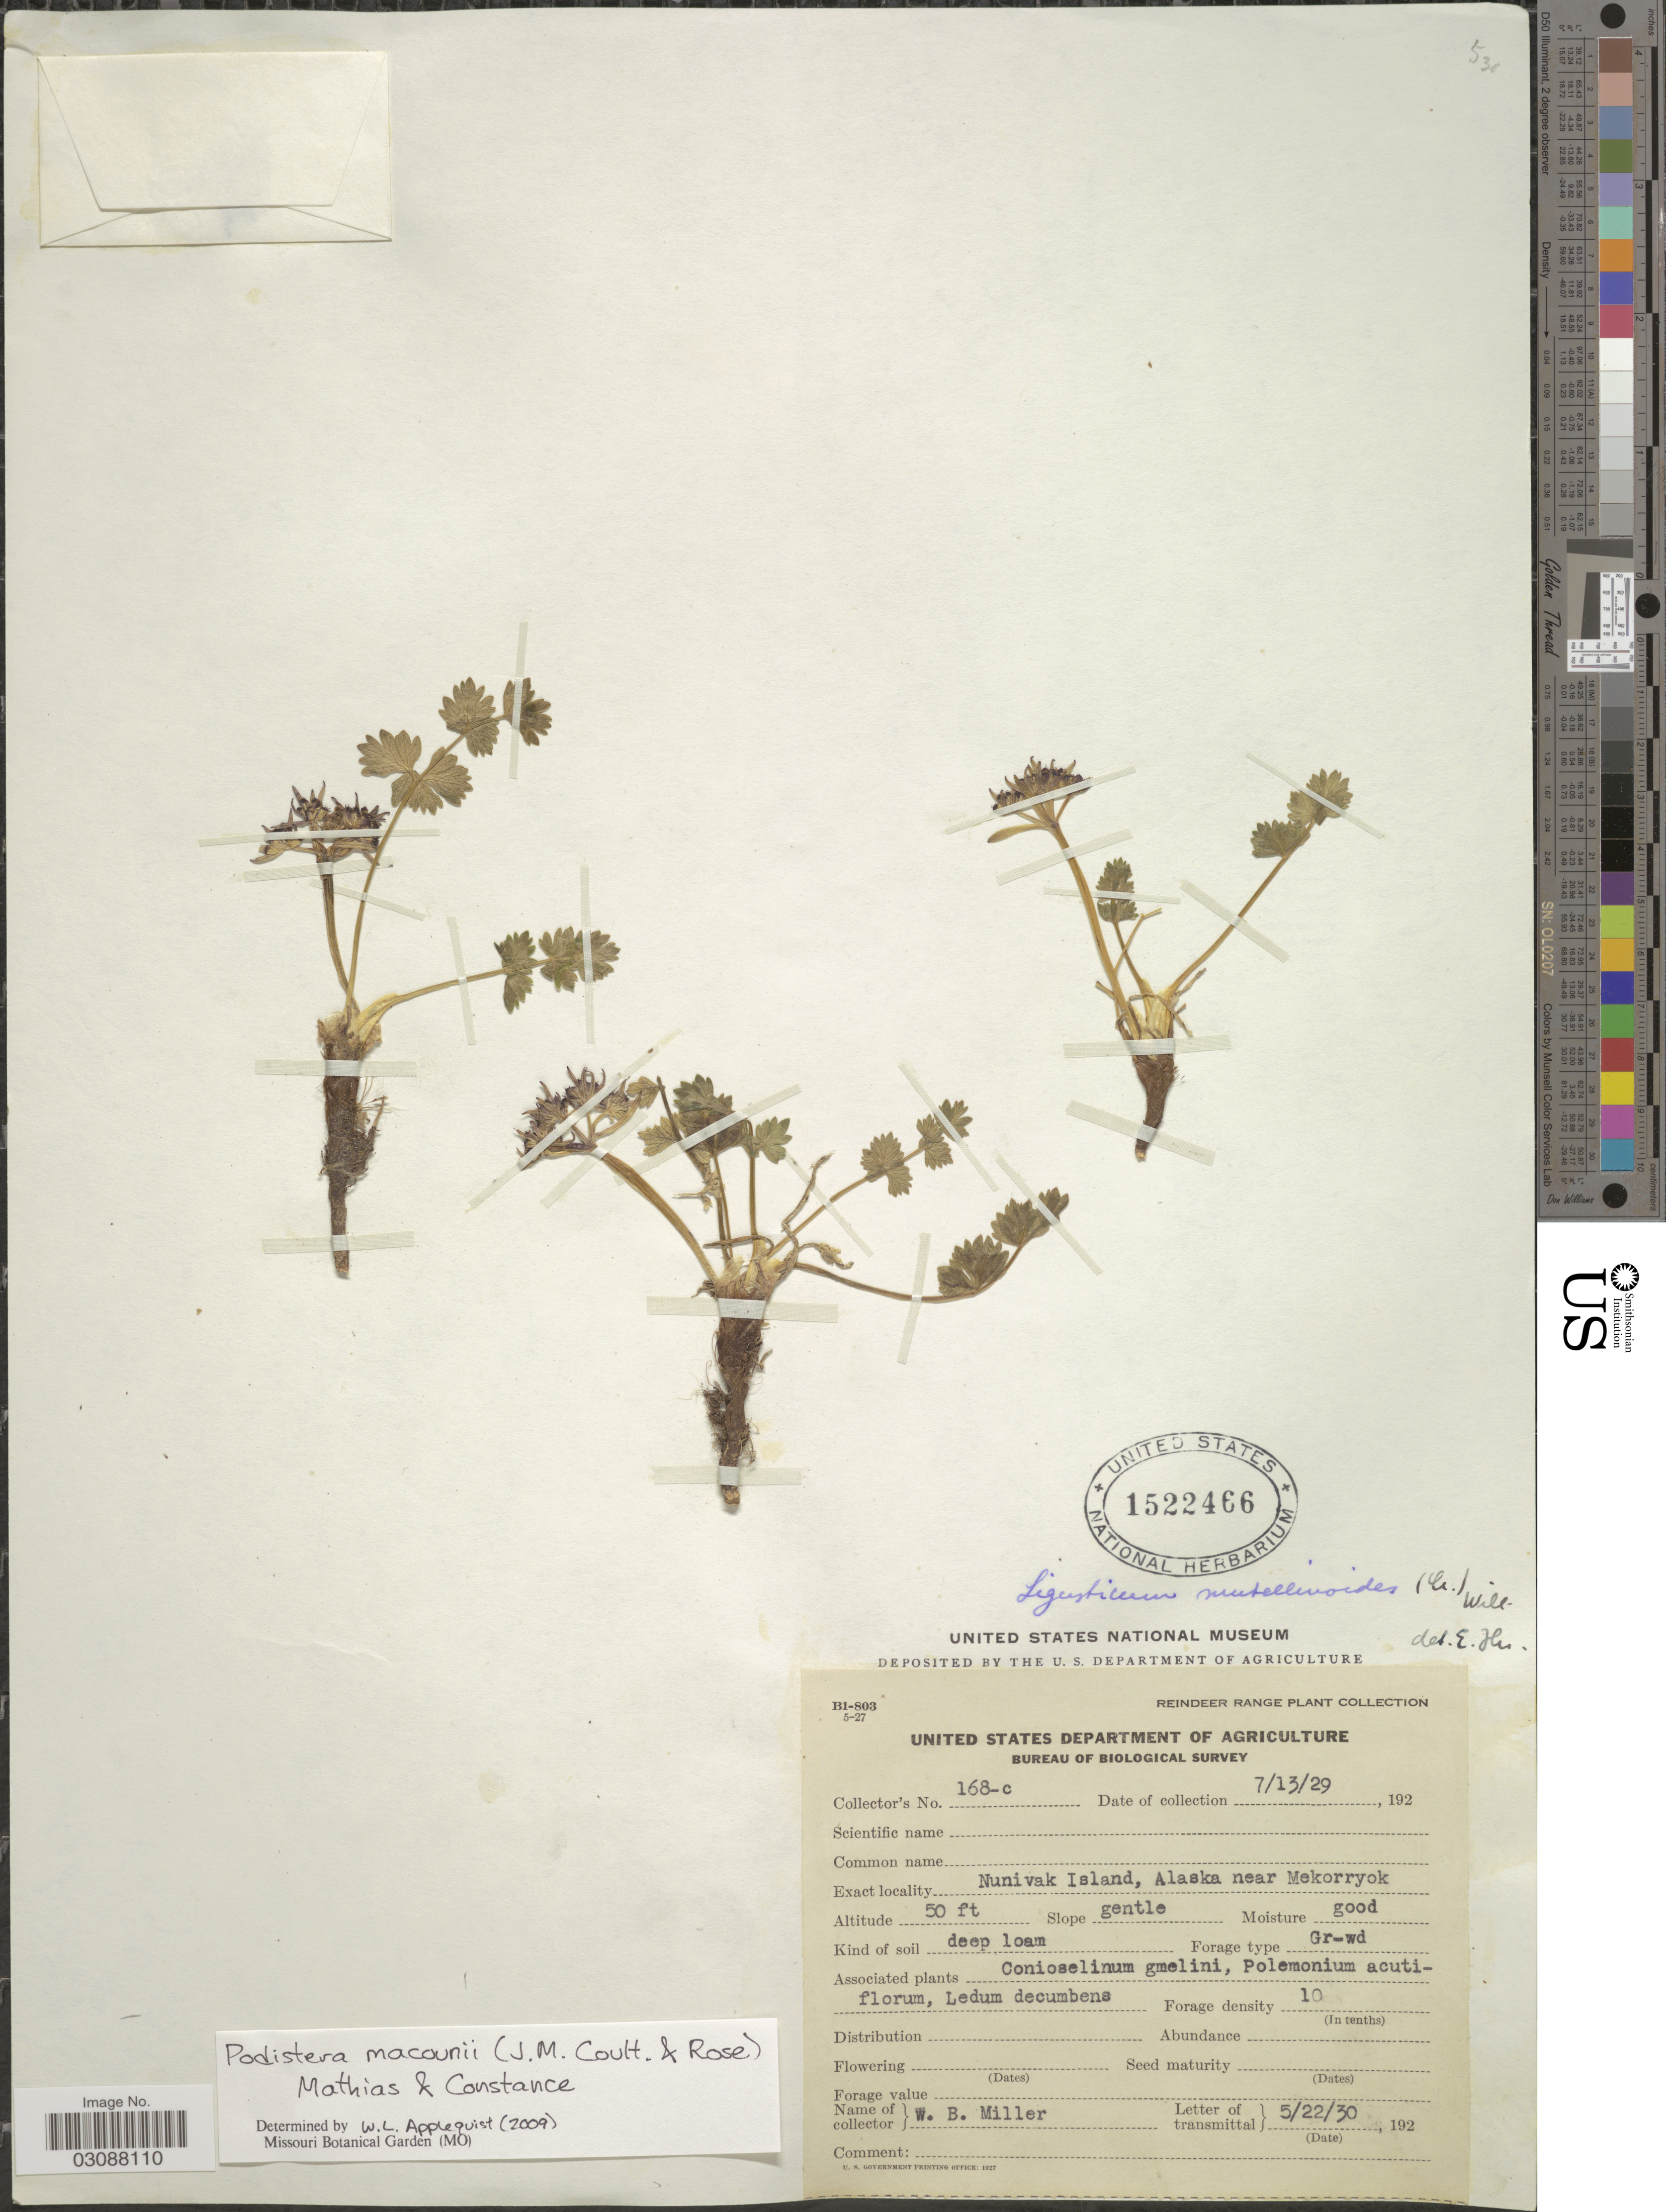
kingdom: Plantae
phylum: Tracheophyta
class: Magnoliopsida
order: Apiales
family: Apiaceae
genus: Podistera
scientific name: Podistera macounii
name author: (J.M. Coult. & Rose) Mathias & Constance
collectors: W. Miller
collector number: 168-c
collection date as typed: Transcribed d/m/y: 13/7/29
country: United States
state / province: Alaska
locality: Nunivak Island, Alaska near Mekorryok.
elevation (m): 15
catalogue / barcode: US 1522466